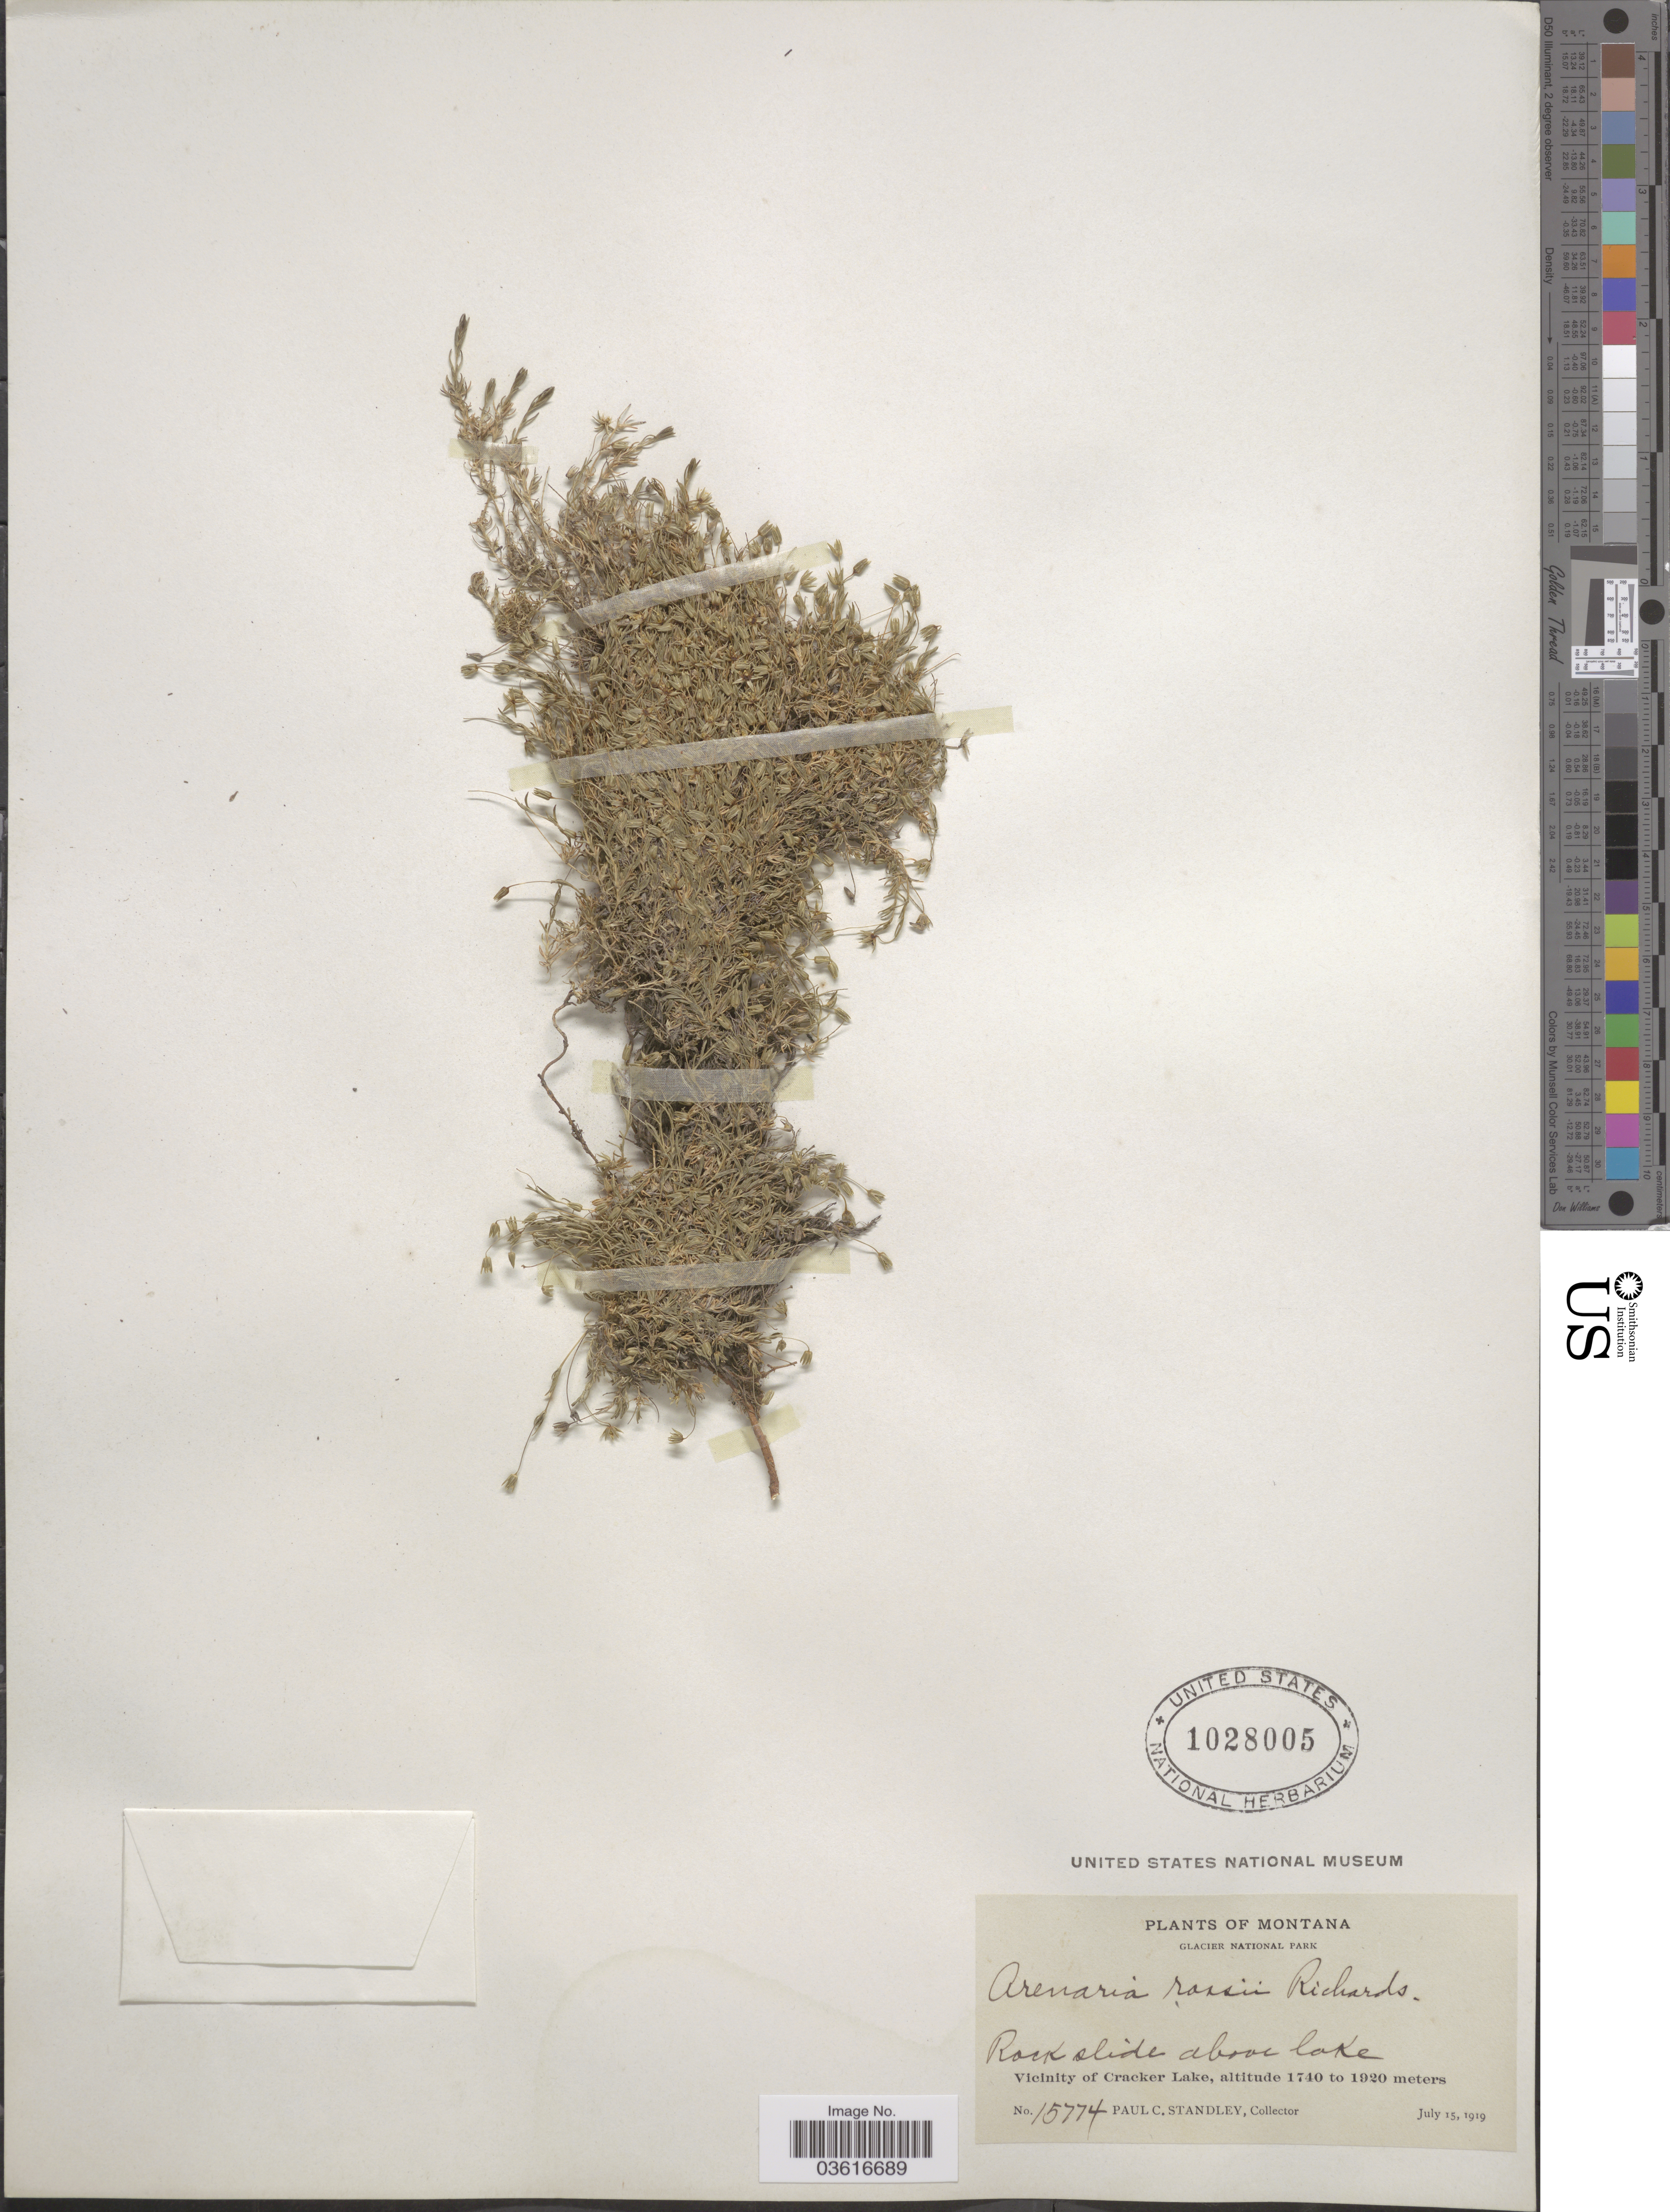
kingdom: Plantae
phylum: Tracheophyta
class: Magnoliopsida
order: Caryophyllales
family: Caryophyllaceae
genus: Minuartia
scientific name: Minuartia rossii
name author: (R. Br. ex Richardson) Graebn.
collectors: P. C. Standley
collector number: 15774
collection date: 1919-07-15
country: United States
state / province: Montana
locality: Glacier National Park. Slide above lake. Vicinity of Cracker Lake.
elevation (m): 1740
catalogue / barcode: US 1028005